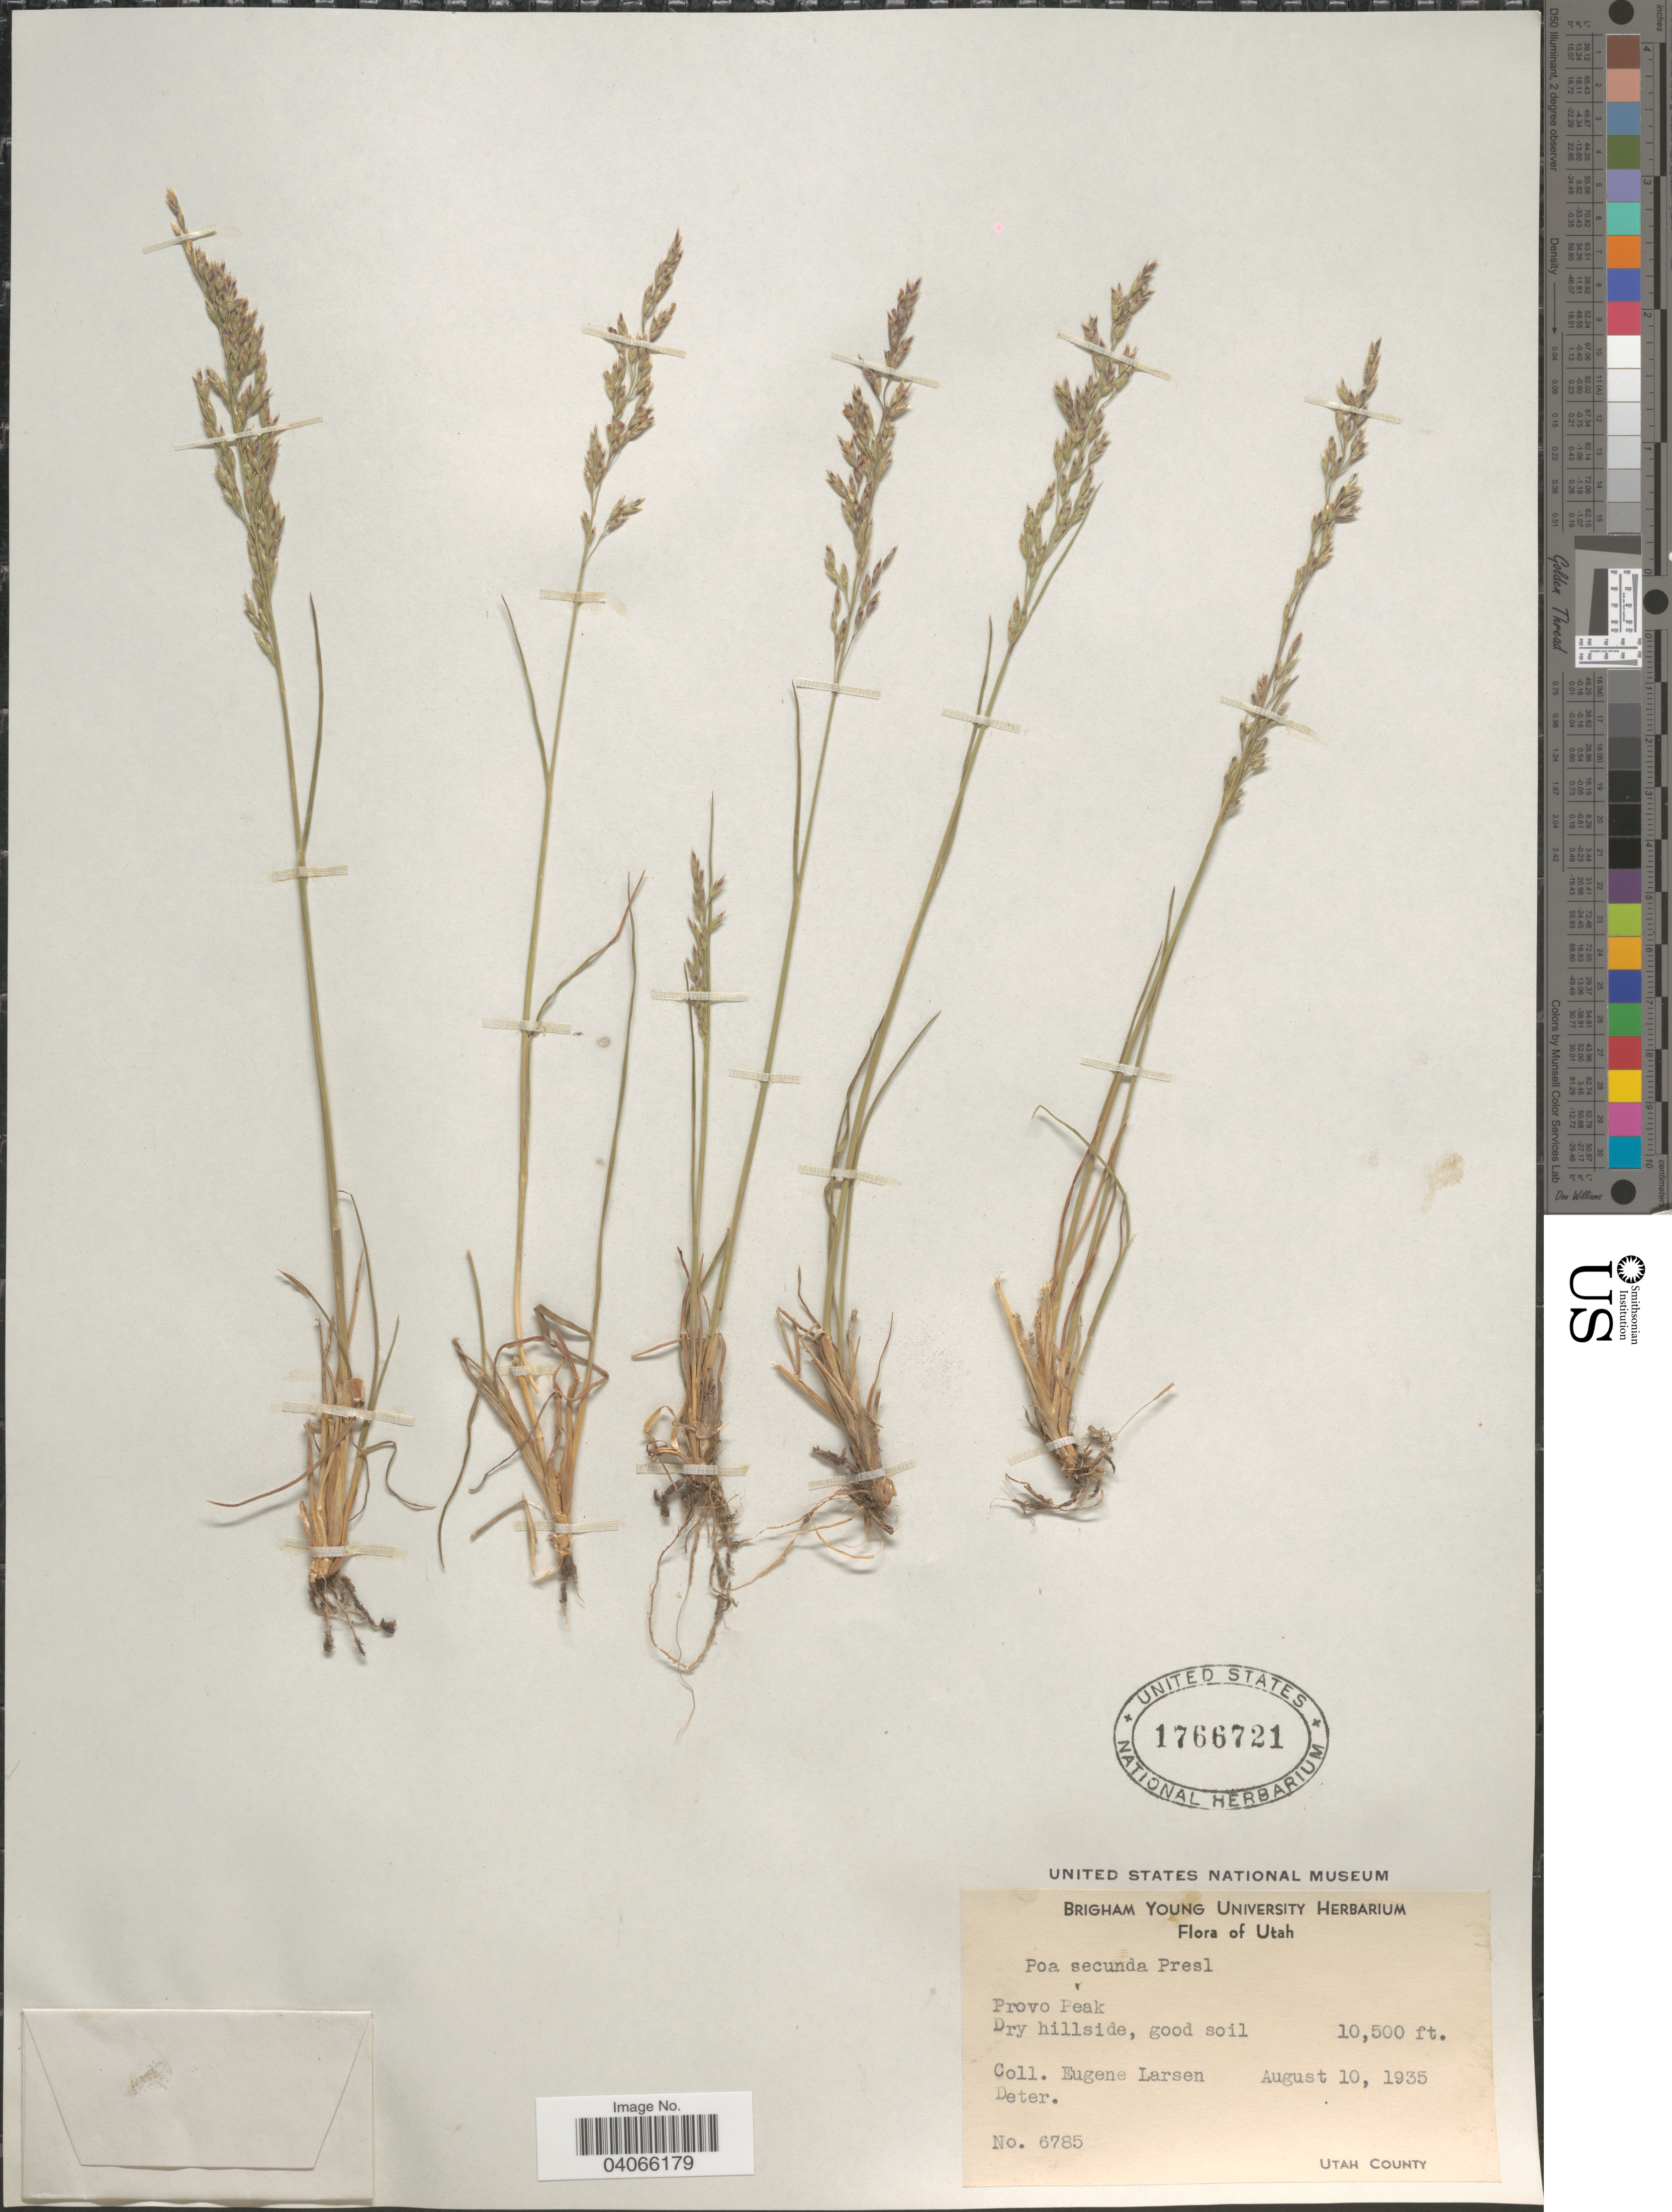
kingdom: Plantae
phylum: Tracheophyta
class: Liliopsida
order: Poales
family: Poaceae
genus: Poa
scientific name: Poa secunda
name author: J. Presl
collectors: E. Larsen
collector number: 6785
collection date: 1935-08-10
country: United States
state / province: Utah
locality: Provo Peak. Utah County.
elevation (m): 3200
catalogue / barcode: US 1766721